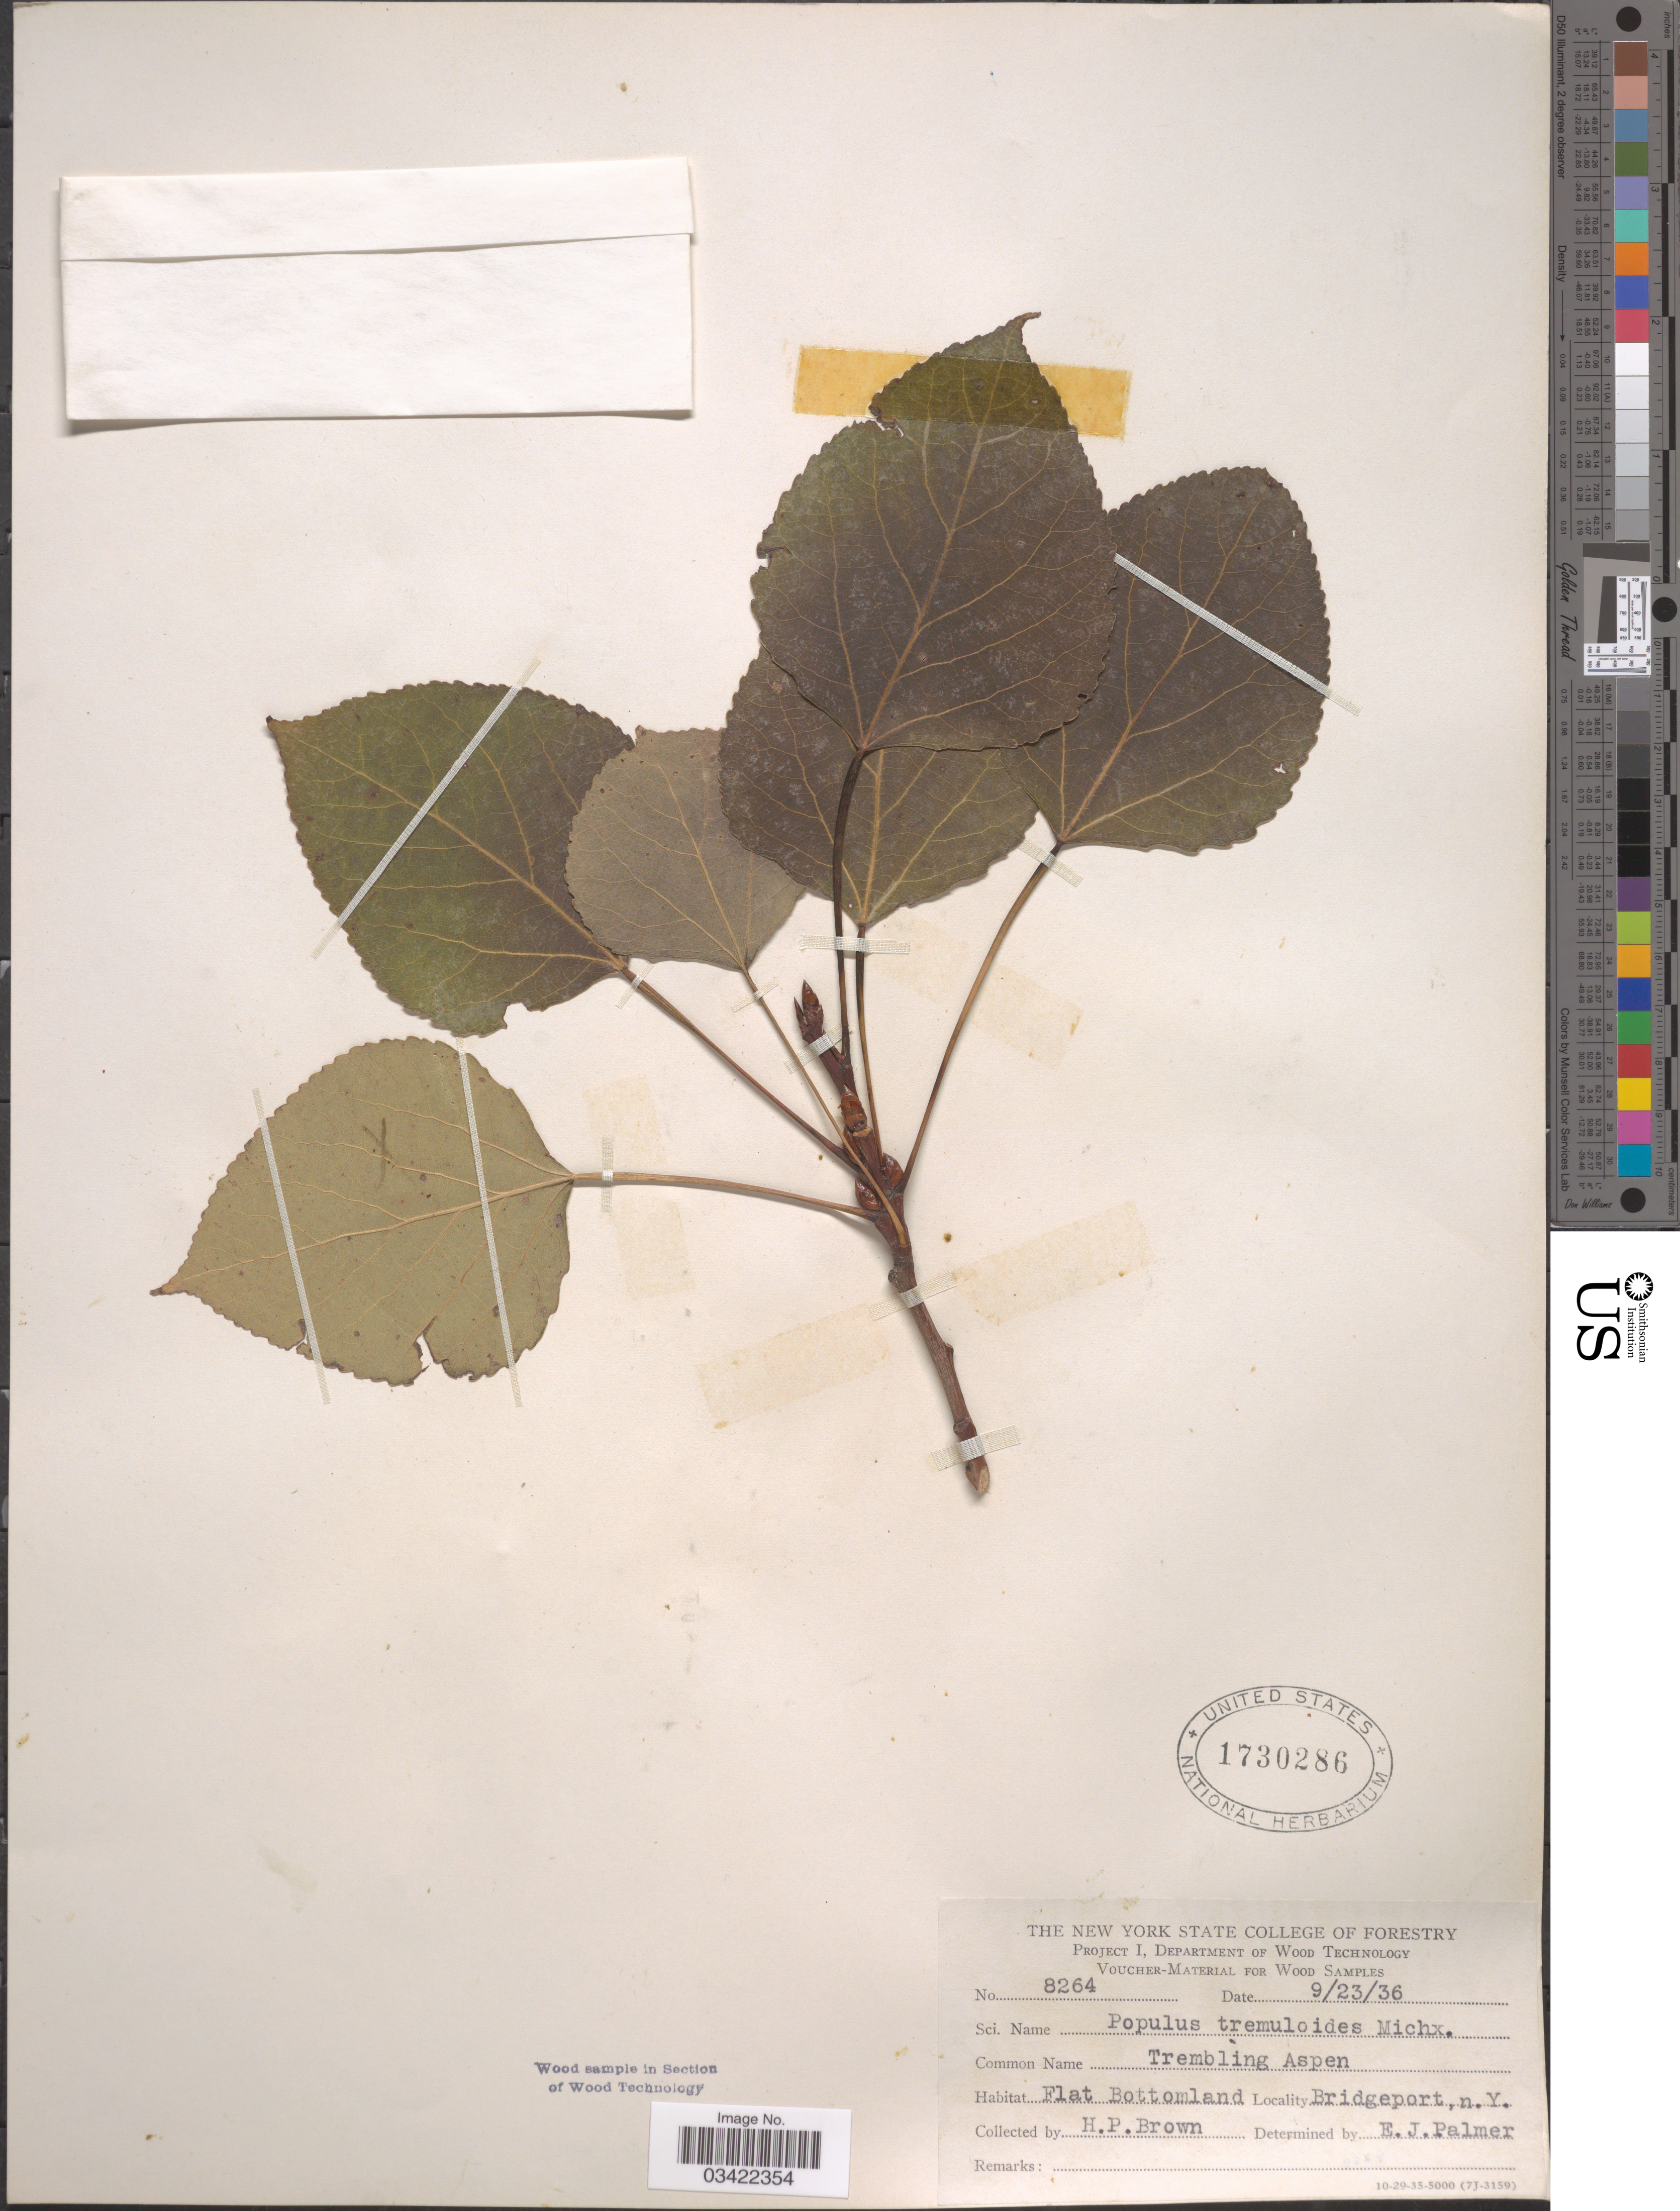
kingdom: Plantae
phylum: Tracheophyta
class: Magnoliopsida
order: Malpighiales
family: Salicaceae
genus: Populus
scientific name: Populus x smithii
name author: B. Boivin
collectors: H. P. Brown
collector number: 8264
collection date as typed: Transcribed d/m/y: 23/9/36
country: United States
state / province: New York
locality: Bridgeport.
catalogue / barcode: US 1730286